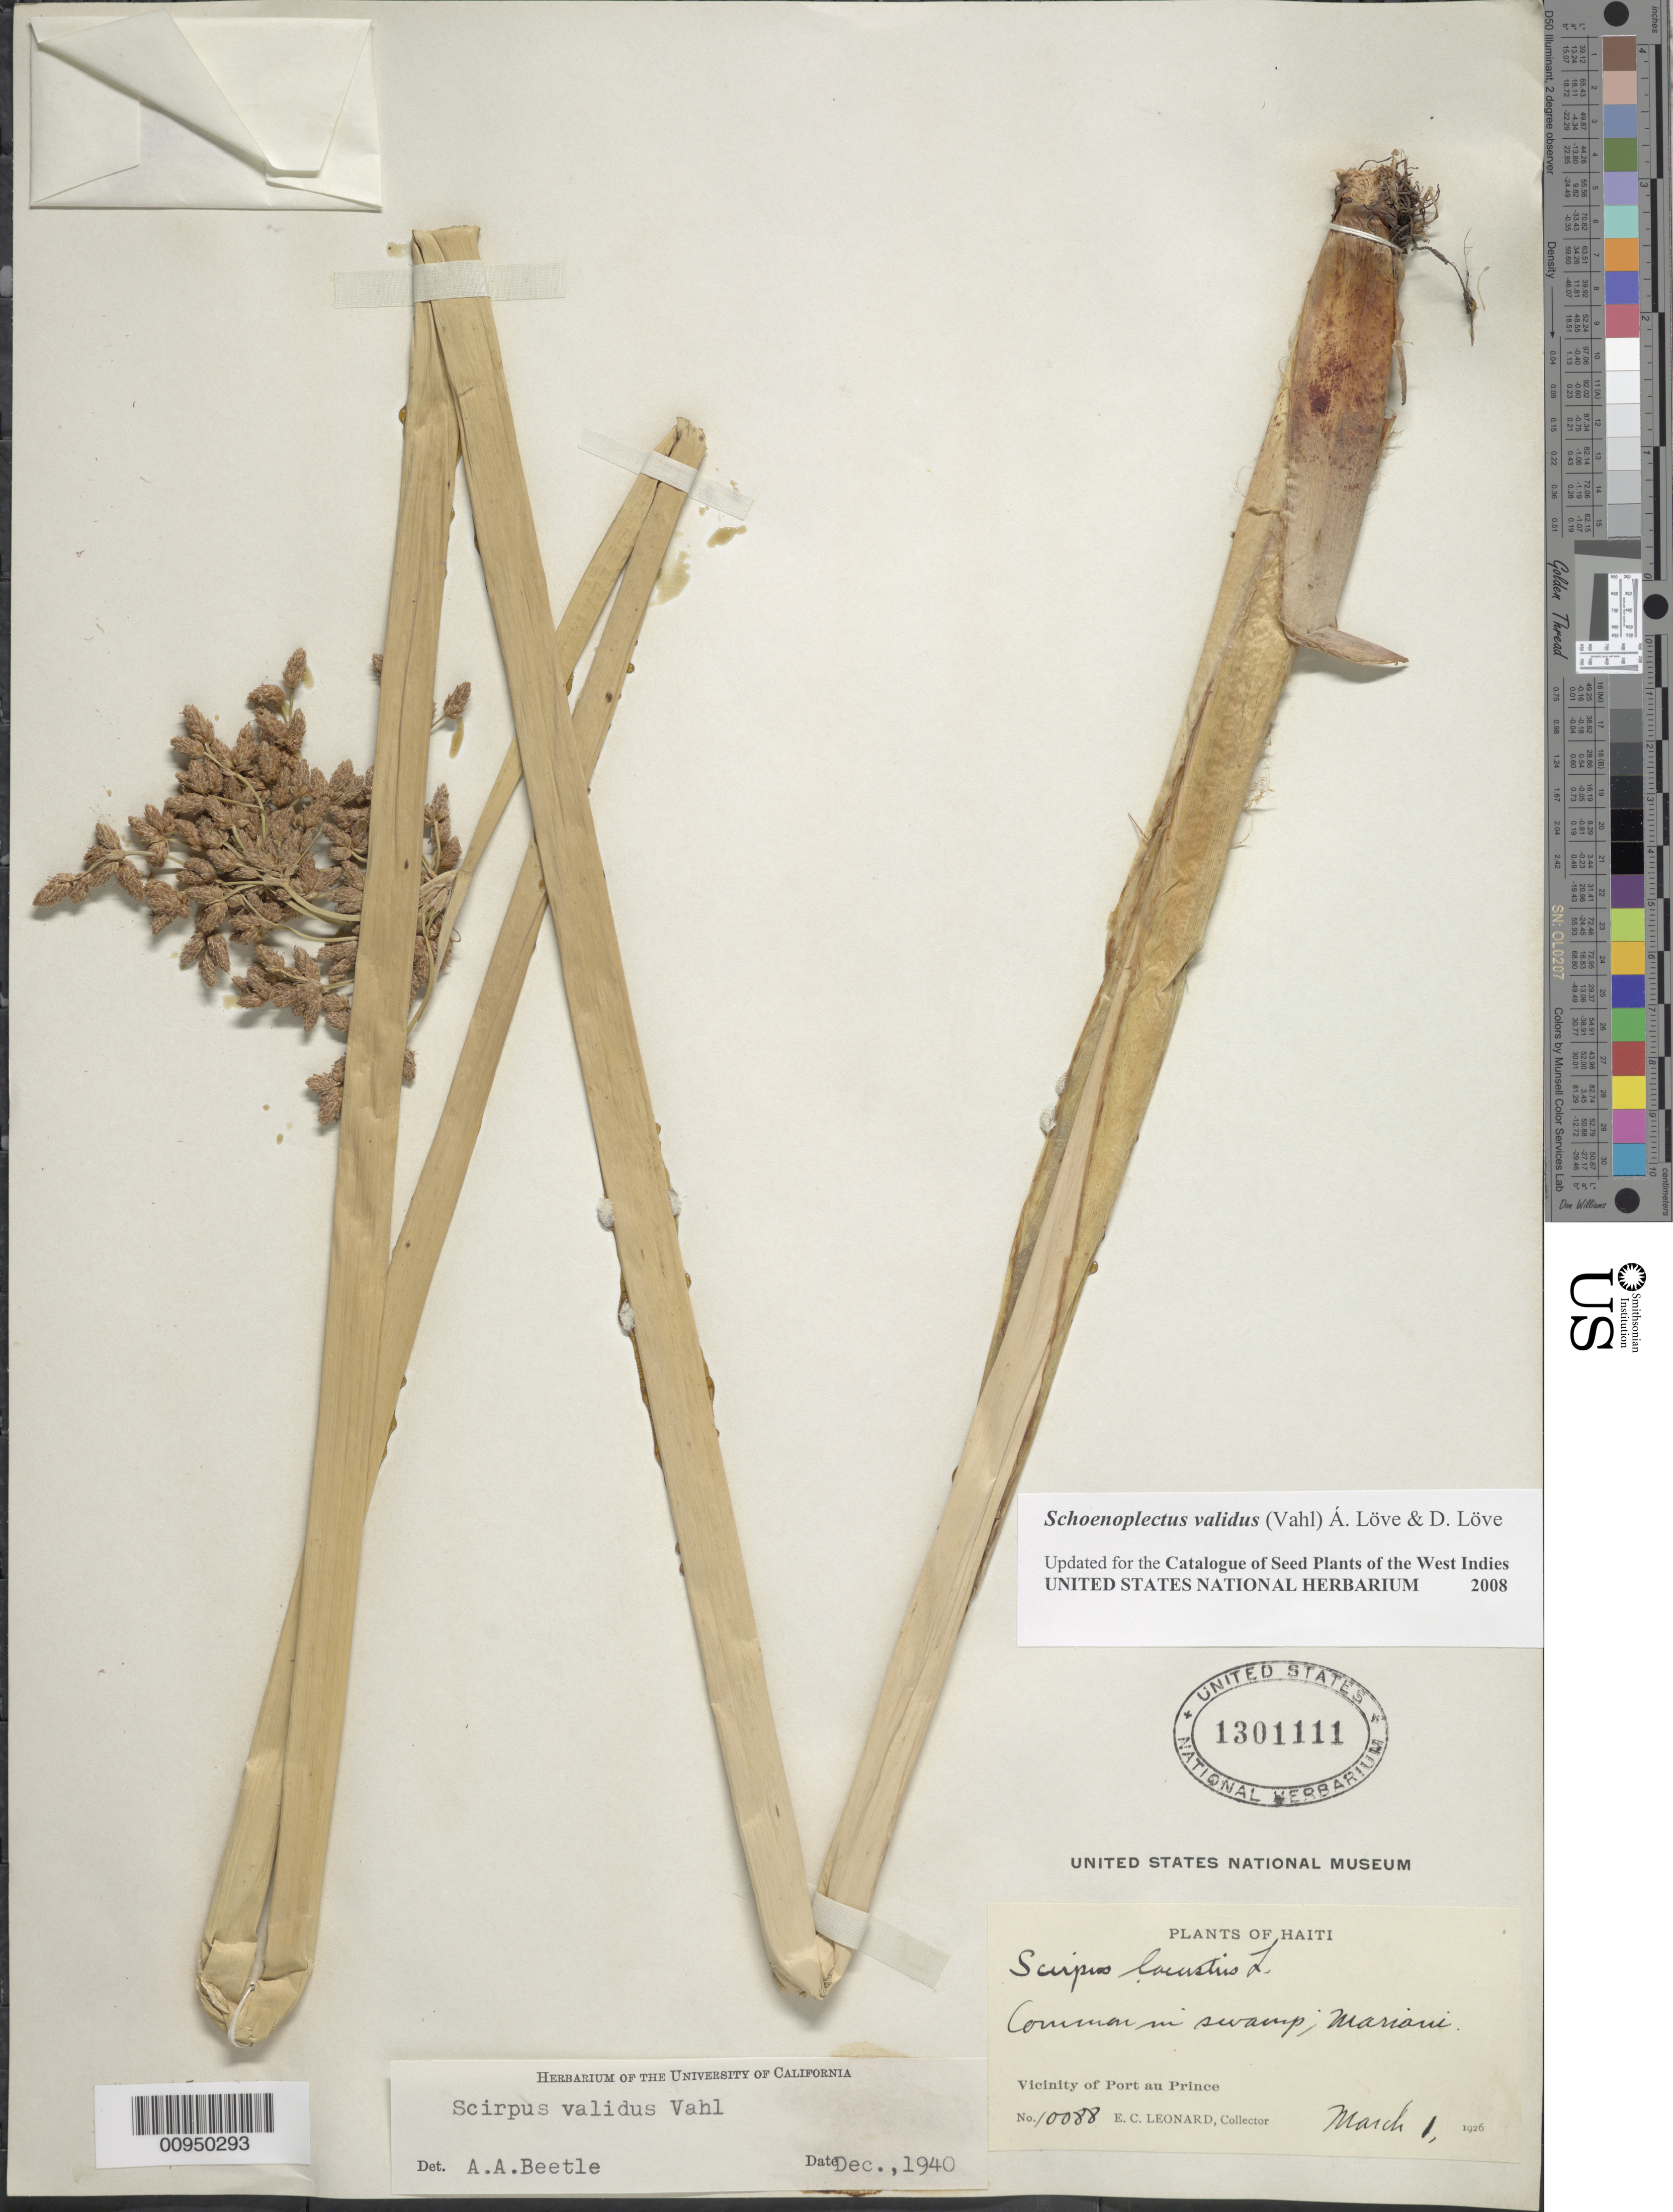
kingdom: Plantae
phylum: Tracheophyta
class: Liliopsida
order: Poales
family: Cyperaceae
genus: Schoenoplectus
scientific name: Schoenoplectus validus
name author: (Vahl) Á. Löve & D. Löve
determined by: Strong, M. T., (US), Smithsonian Institution - National Museum of Natural History (UNITED STATES)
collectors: E. C. Leonard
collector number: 10088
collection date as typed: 01 Mar 1926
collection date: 1926-03-01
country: Haiti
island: Hispaniola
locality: Vicinity of Port au Prince, Mariani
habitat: In swamp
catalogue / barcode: US 1301111